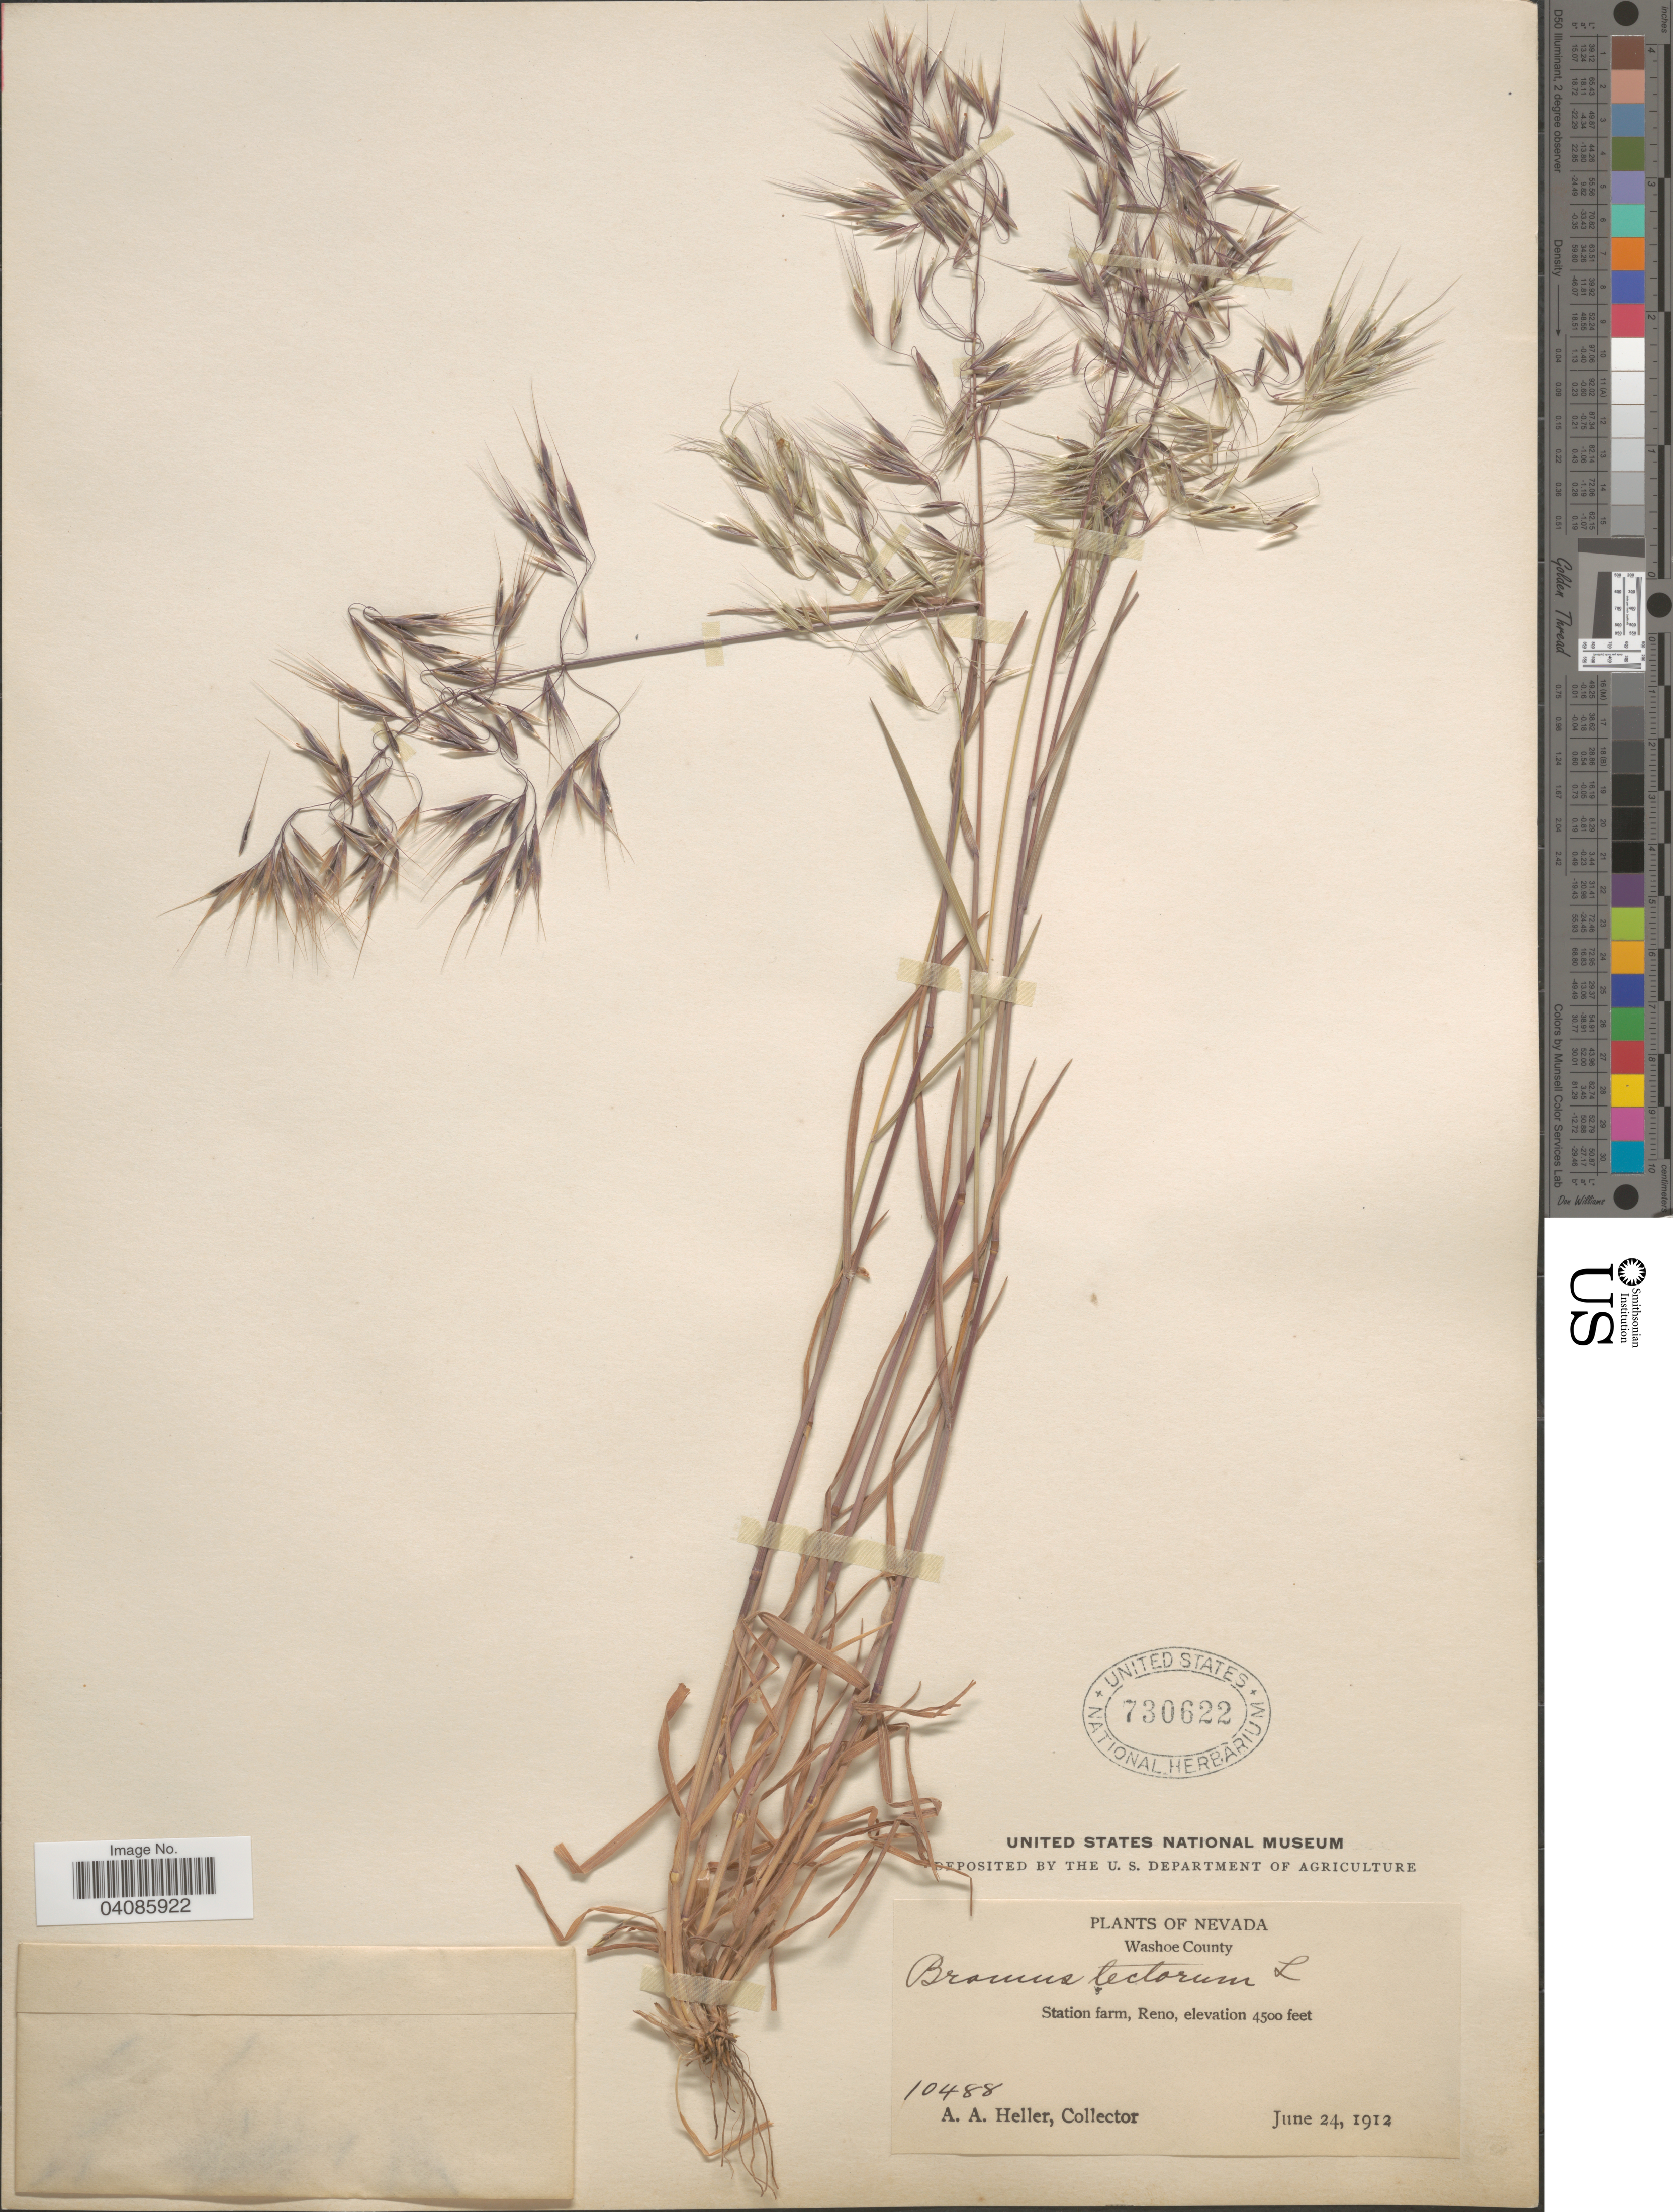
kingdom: Plantae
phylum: Tracheophyta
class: Liliopsida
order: Poales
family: Poaceae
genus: Bromus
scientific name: Bromus tectorum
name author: L.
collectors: A. A. Heller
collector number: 10488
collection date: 1912-06-24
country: United States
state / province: Nevada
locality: Washoe County. Station farm, Reno.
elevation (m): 1372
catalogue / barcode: US 730622